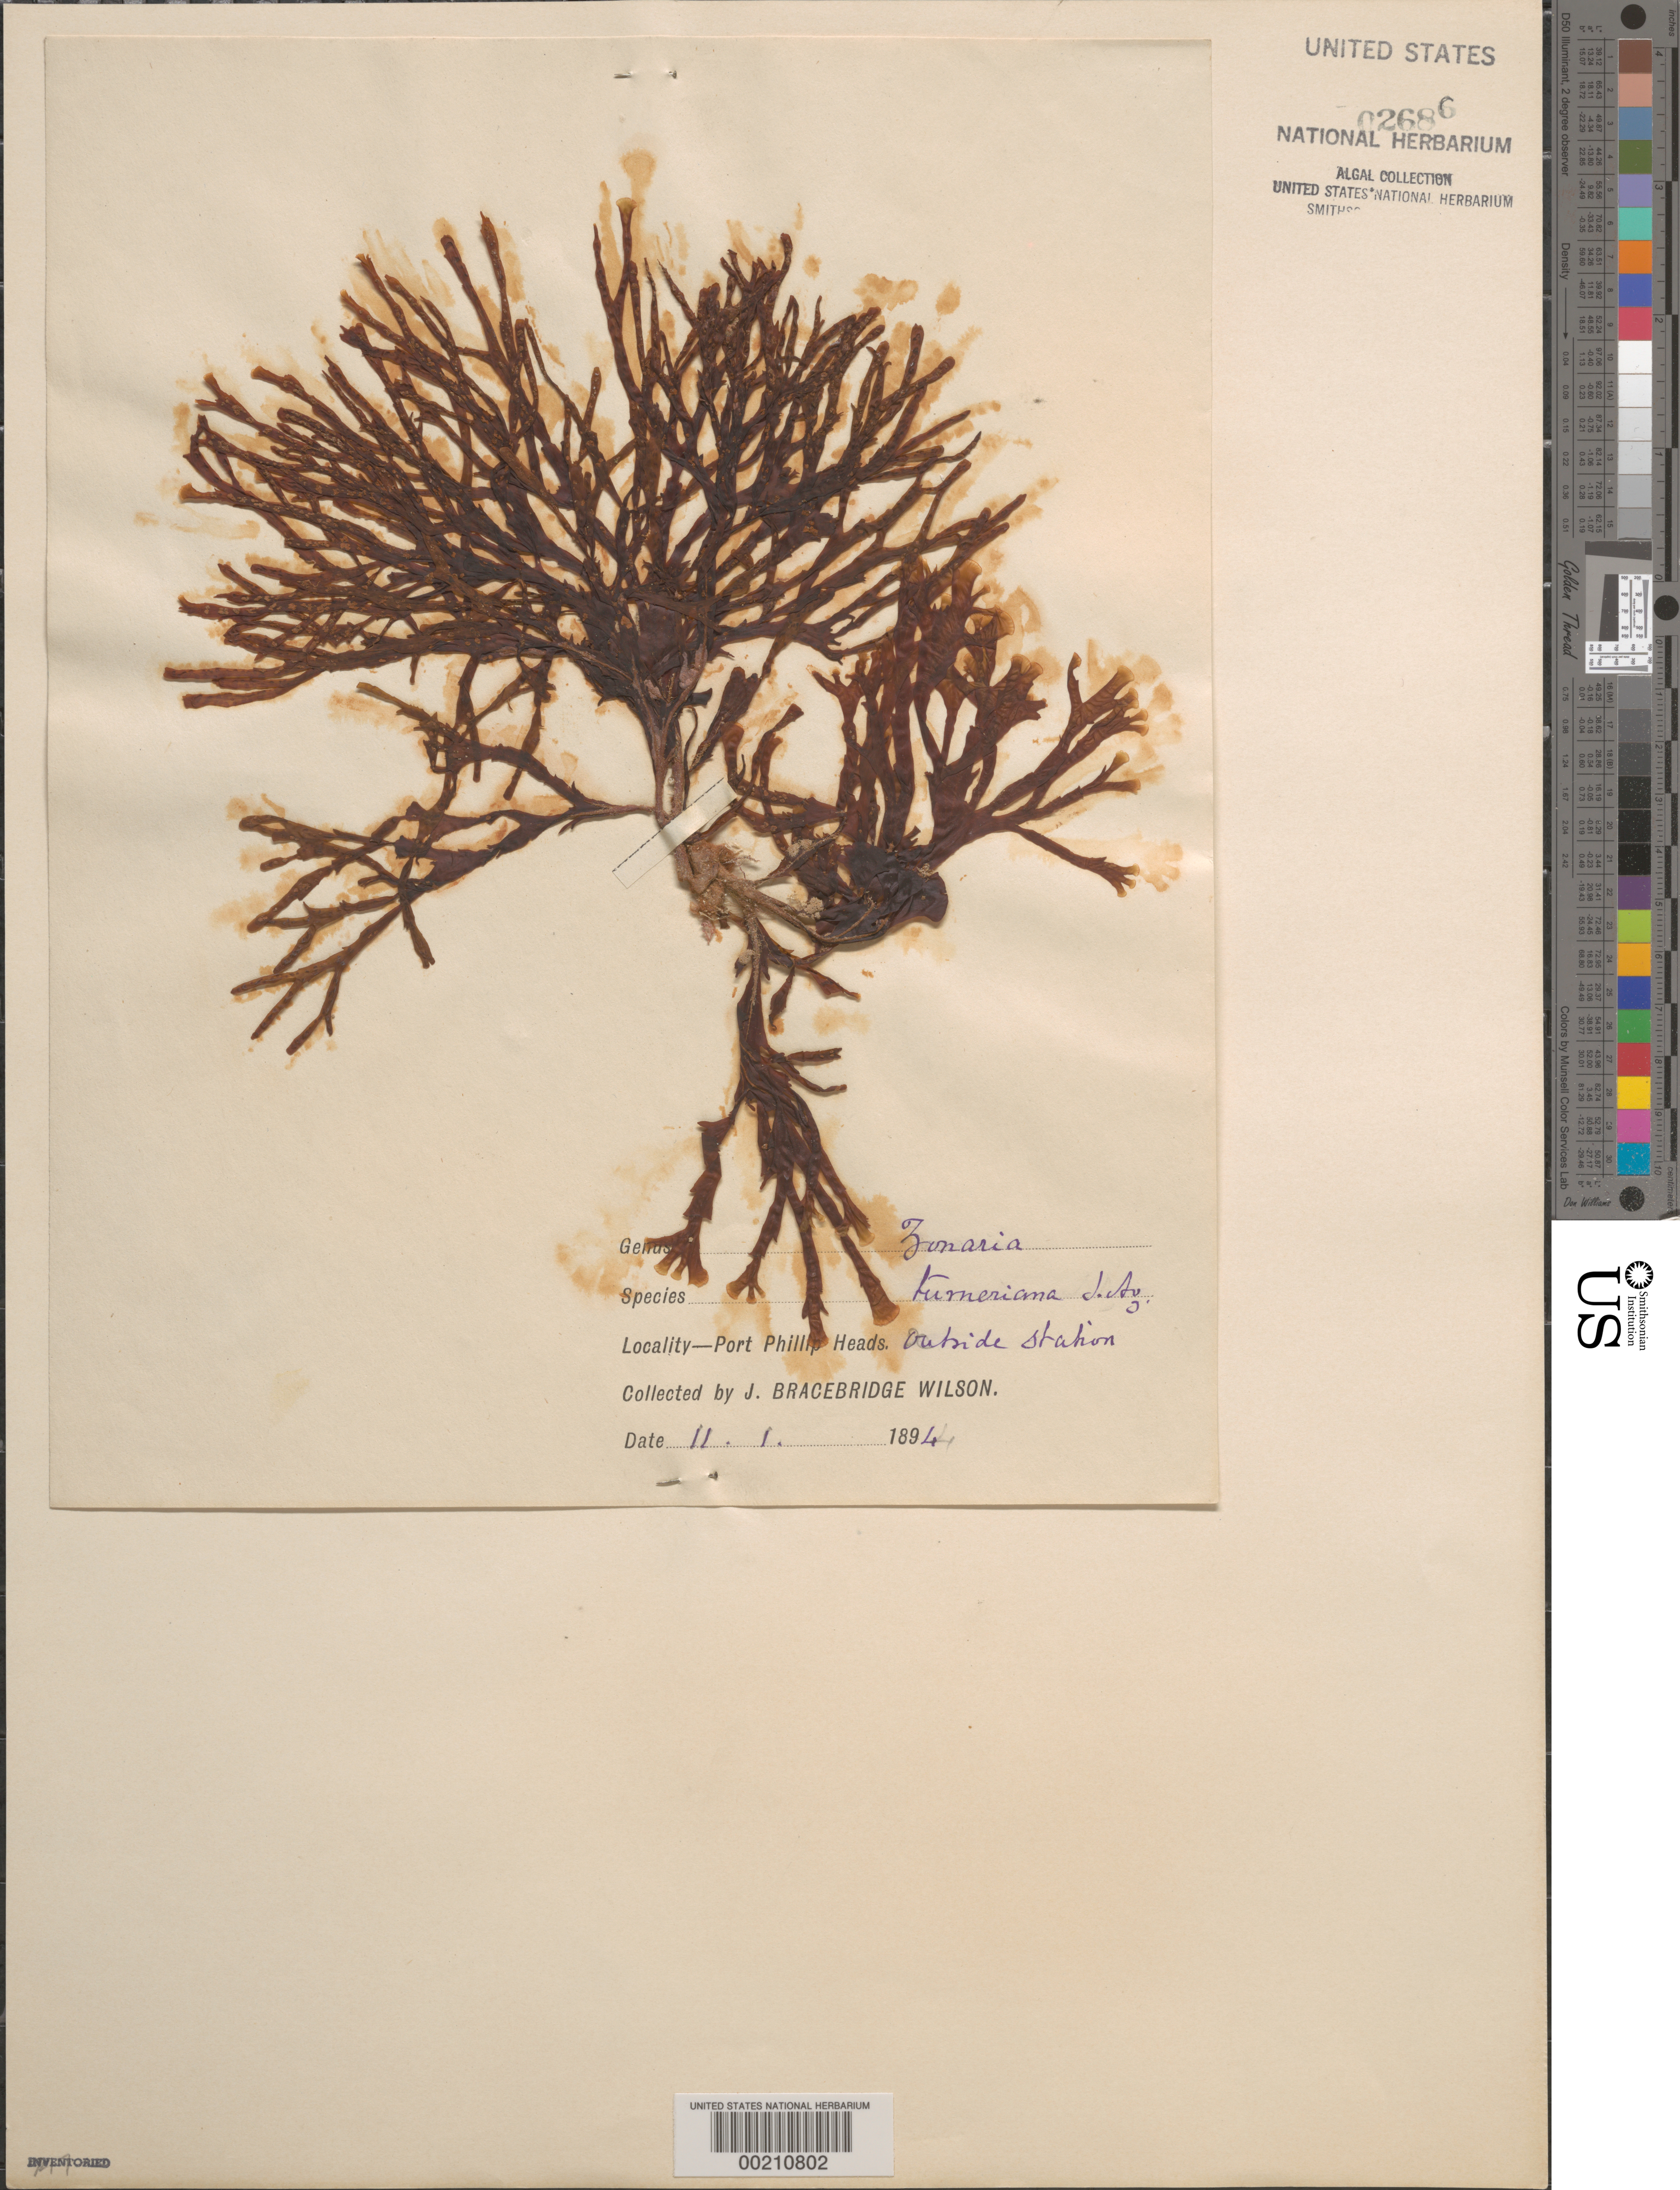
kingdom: Chromista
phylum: Ochrophyta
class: Phaeophyceae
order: Dictyotales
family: Dictyotaceae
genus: Zonaria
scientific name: Zonaria turneriana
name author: J. Agardh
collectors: J. B. Wilson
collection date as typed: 11 Jan 1894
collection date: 1894-01-11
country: Australia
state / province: Victoria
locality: Port Phillip Heads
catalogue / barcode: US 2686